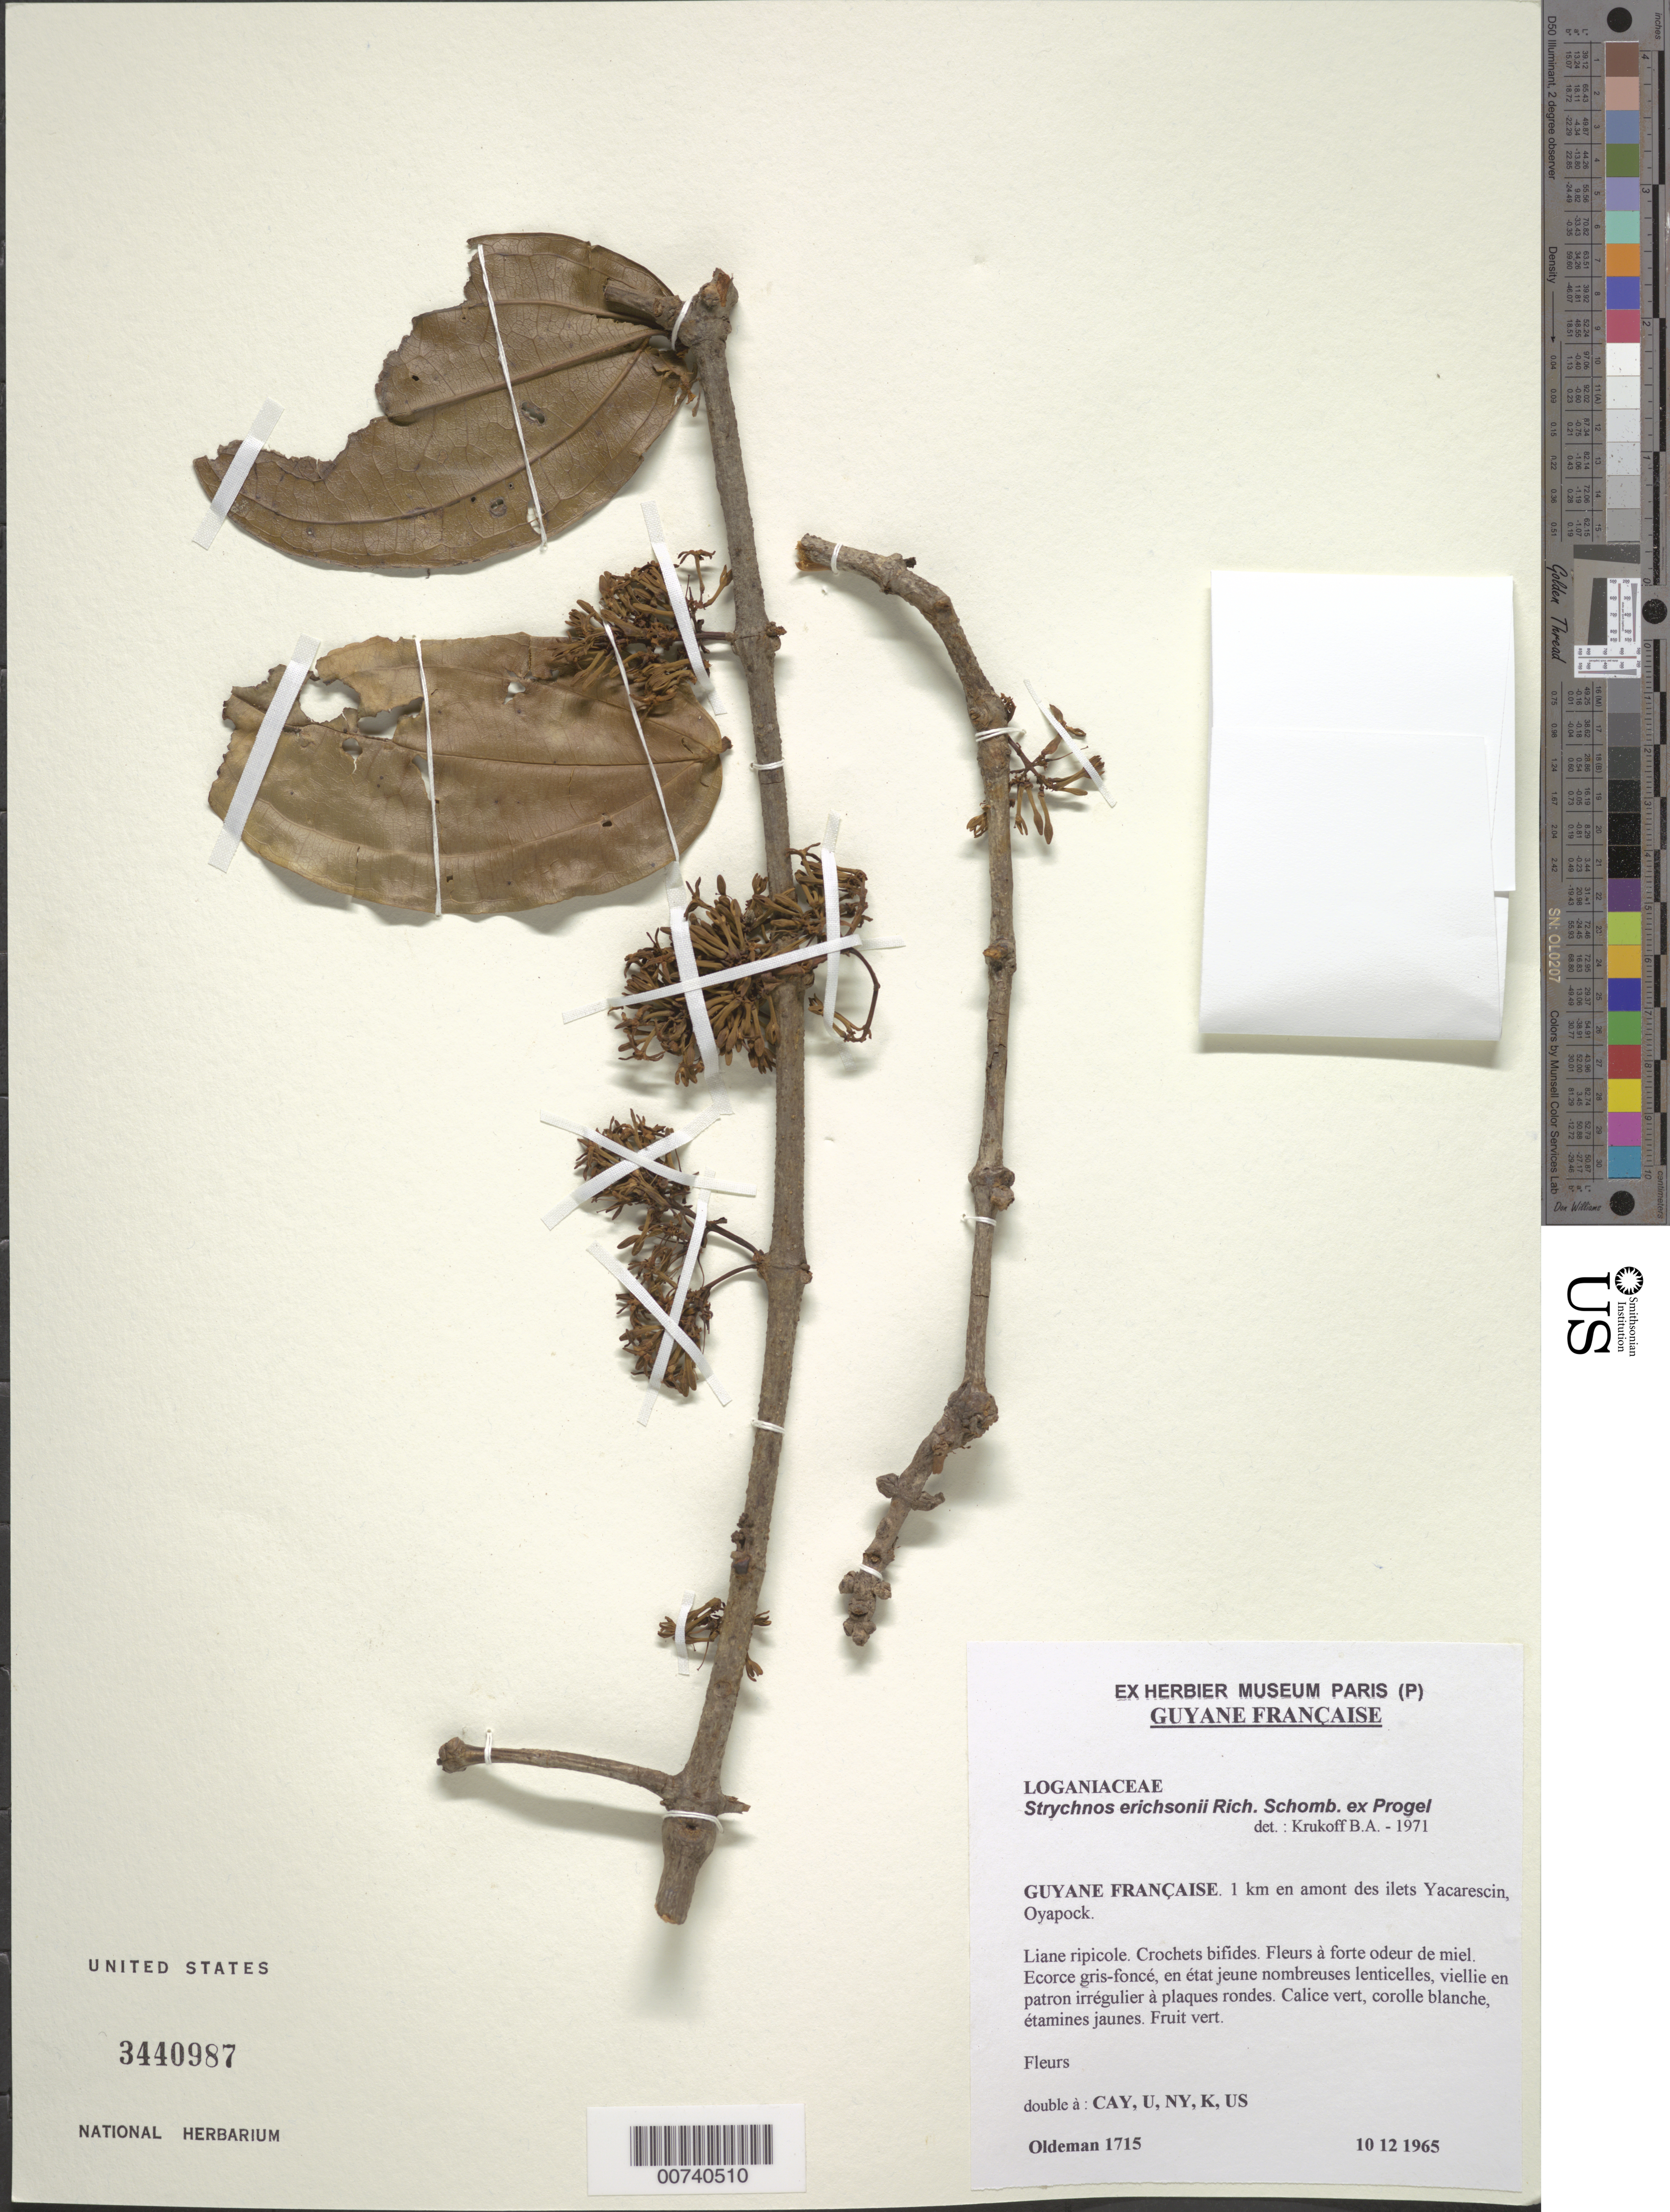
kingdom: Plantae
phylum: Tracheophyta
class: Magnoliopsida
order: Gentianales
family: Loganiaceae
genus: Strychnos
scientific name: Strychnos erichsonii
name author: R.H. Schomb. ex Progel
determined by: Krukoff, B. A.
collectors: R. Oldeman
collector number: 1715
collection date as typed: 10-Dec-65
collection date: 1965-12-10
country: French Guiana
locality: Oyapock, Ilets Yacarescin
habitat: Ilets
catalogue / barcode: US 3440987